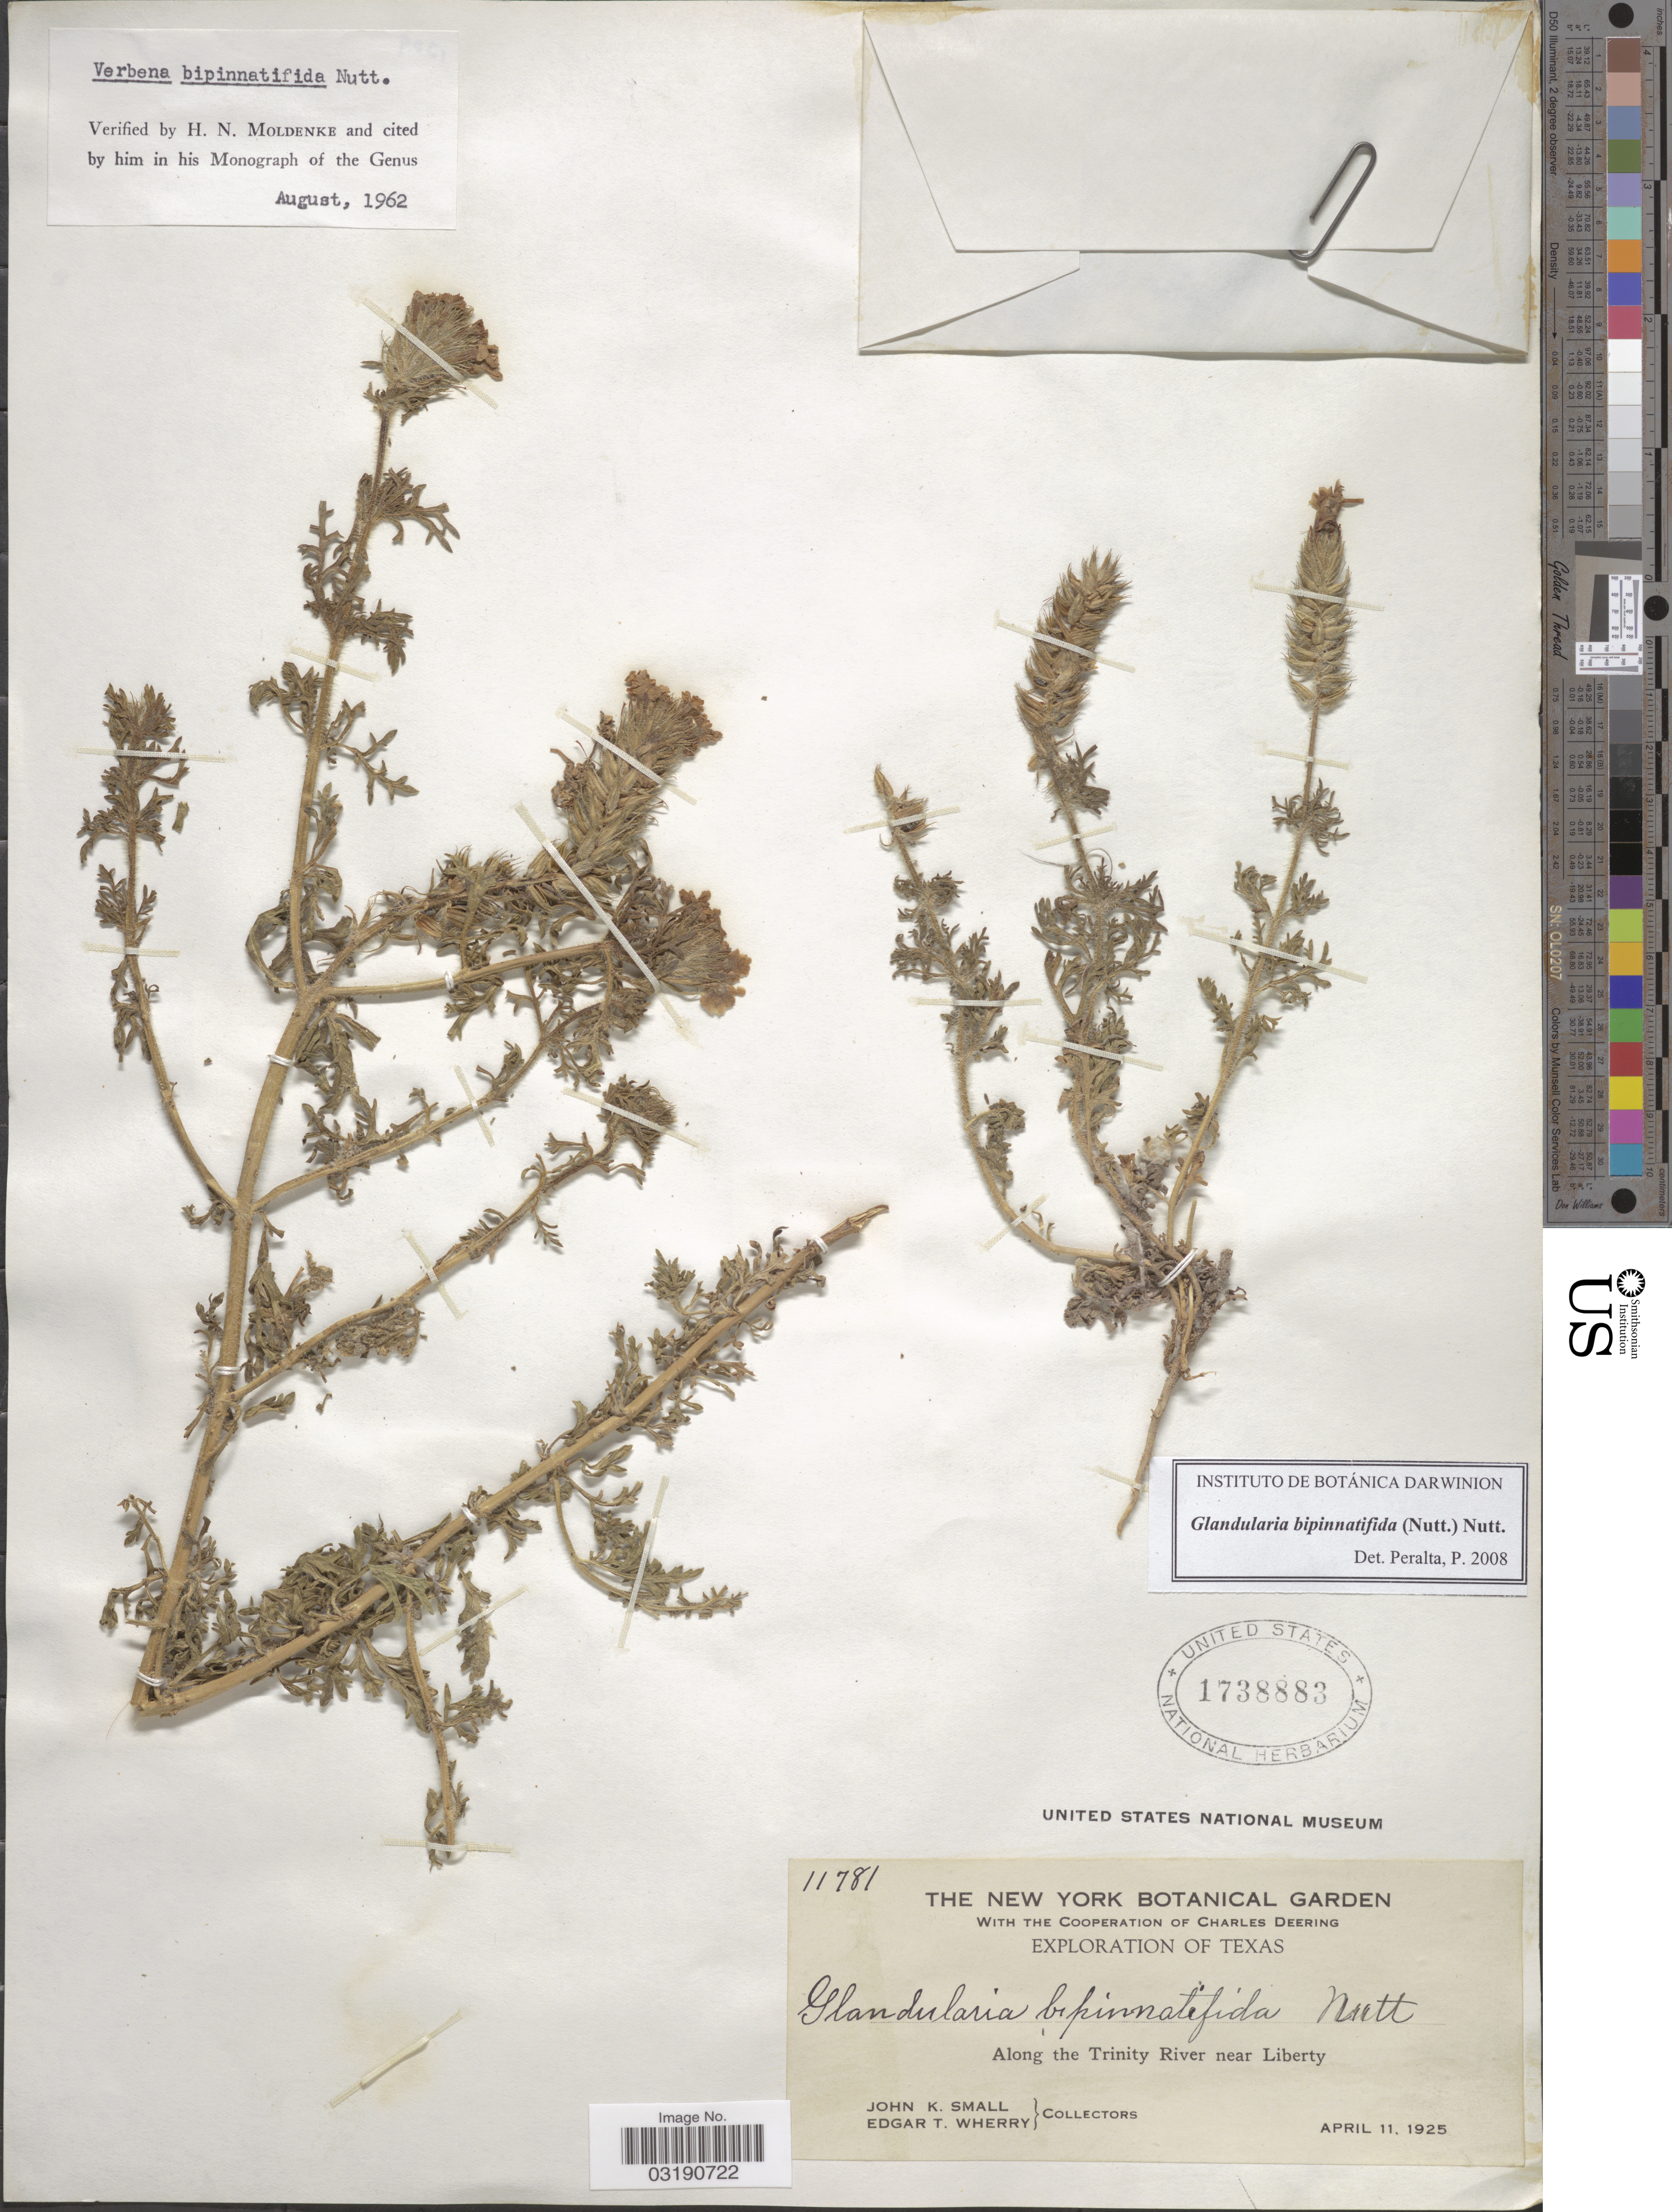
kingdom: Plantae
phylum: Tracheophyta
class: Magnoliopsida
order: Lamiales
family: Verbenaceae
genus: Verbena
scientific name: Verbena bipinnatifida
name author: (Schauer) Nutt.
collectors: J. K. Small & E. T. Wherry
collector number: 11781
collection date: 1925-04-11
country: United States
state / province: Texas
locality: Along the Trinity River near Liberty.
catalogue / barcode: US 1738883